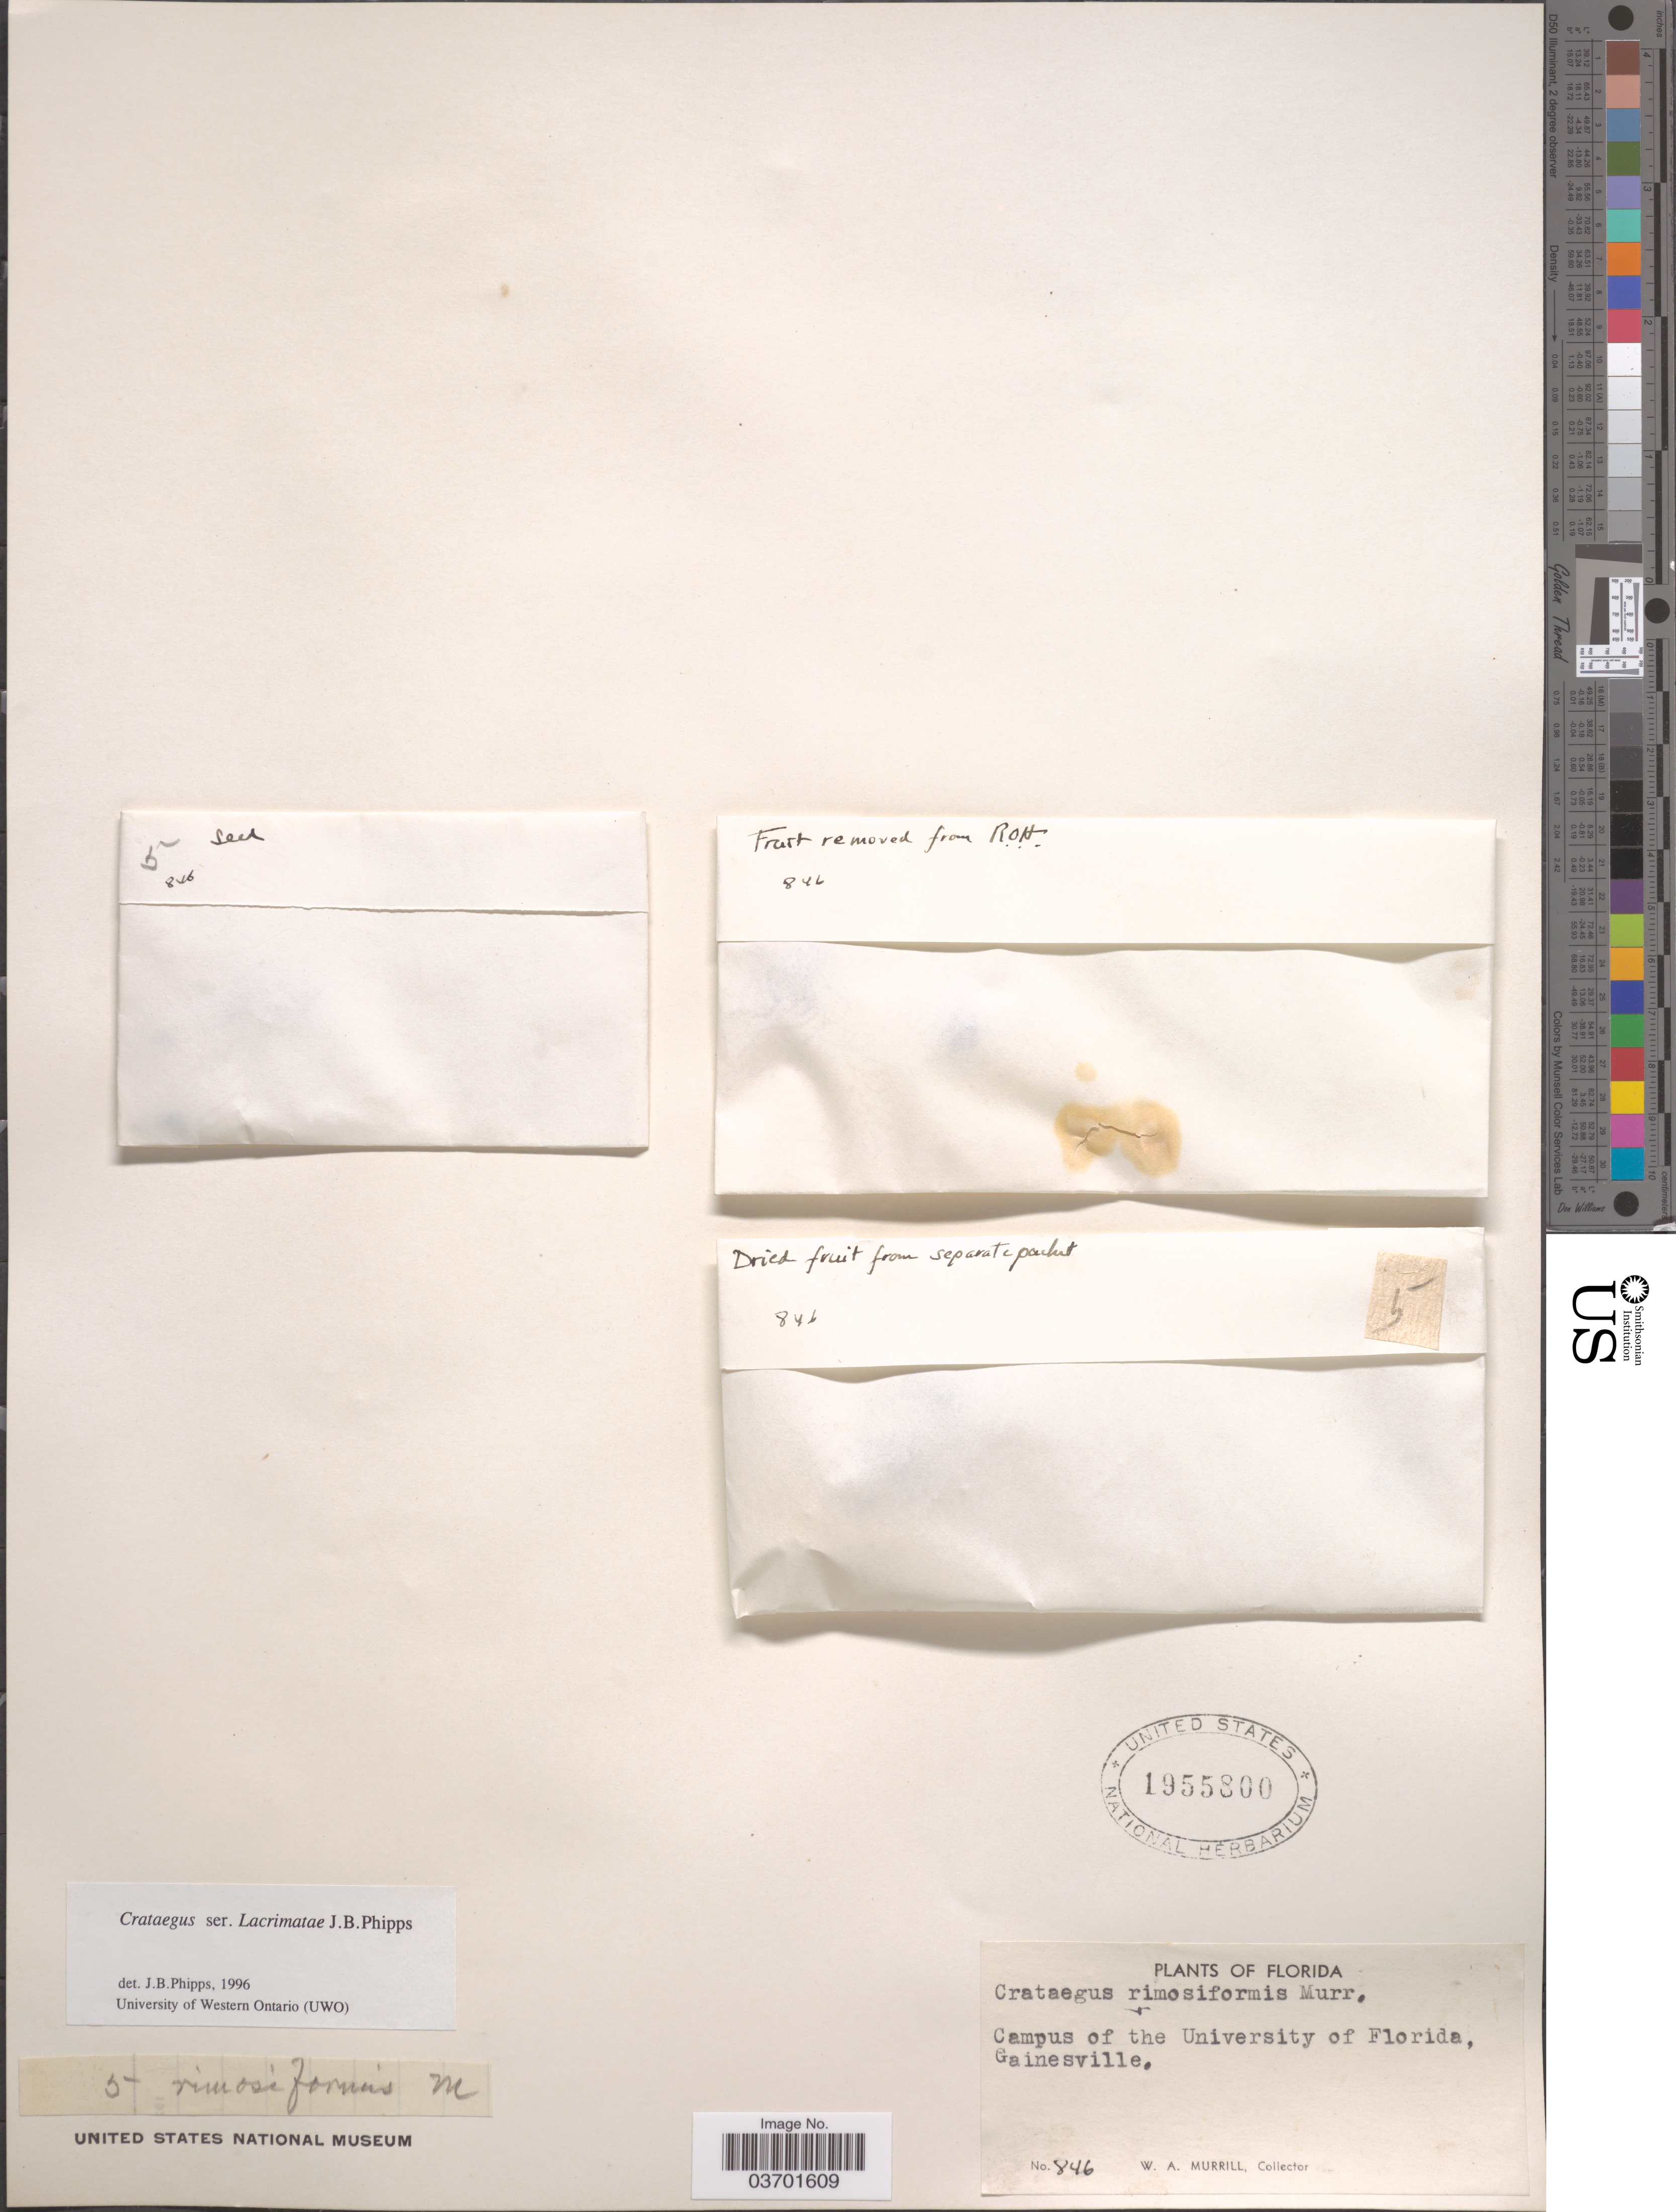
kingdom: Plantae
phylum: Tracheophyta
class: Magnoliopsida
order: Rosales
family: Rosaceae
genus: Crataegus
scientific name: Crataegus rimosiformis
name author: Murrill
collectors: W. A. Murrill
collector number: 846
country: United States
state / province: Florida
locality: Campus of the University of Florida, Gainesville.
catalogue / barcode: US 1955800